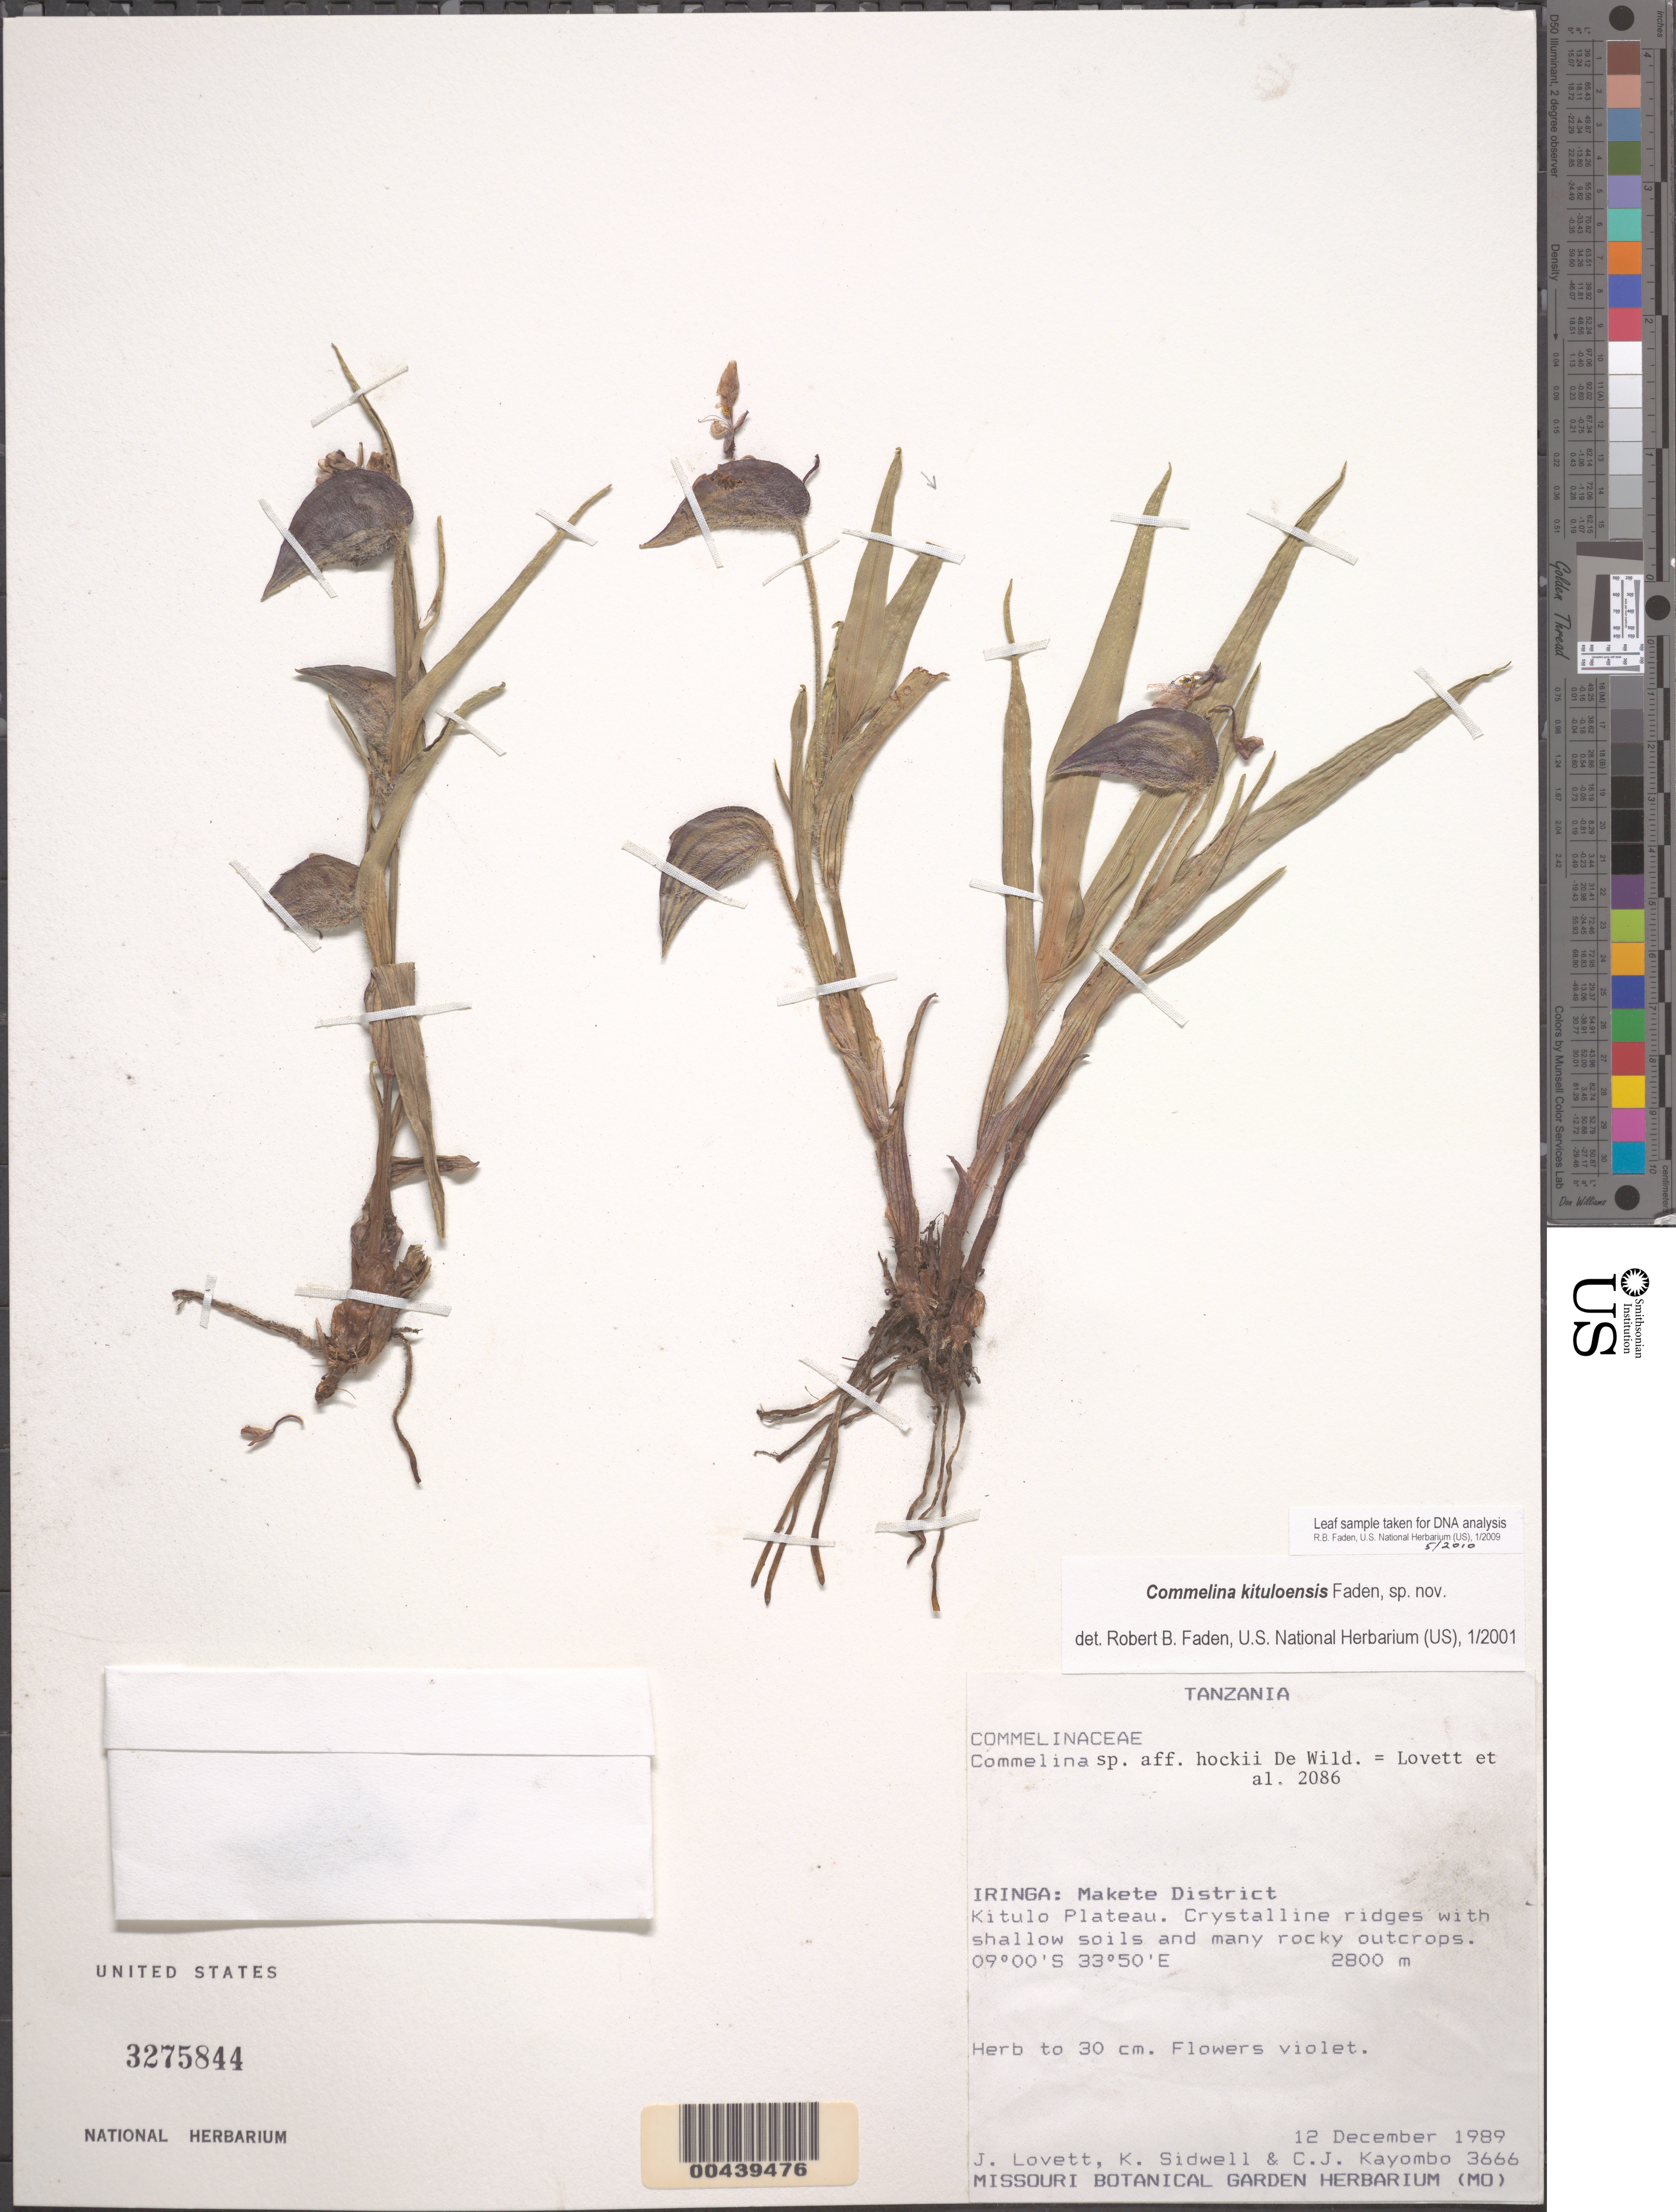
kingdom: Plantae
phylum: Tracheophyta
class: Liliopsida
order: Commelinales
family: Commelinaceae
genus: Commelina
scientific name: Commelina kituloensis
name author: Faden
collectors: J. Lovett, K. Sidwell & C. J. Kayombo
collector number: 3666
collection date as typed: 12 Dec 1989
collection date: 1989-12-12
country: Tanzania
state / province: Iringa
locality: Kitulo platear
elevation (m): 2800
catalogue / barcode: US 3275844